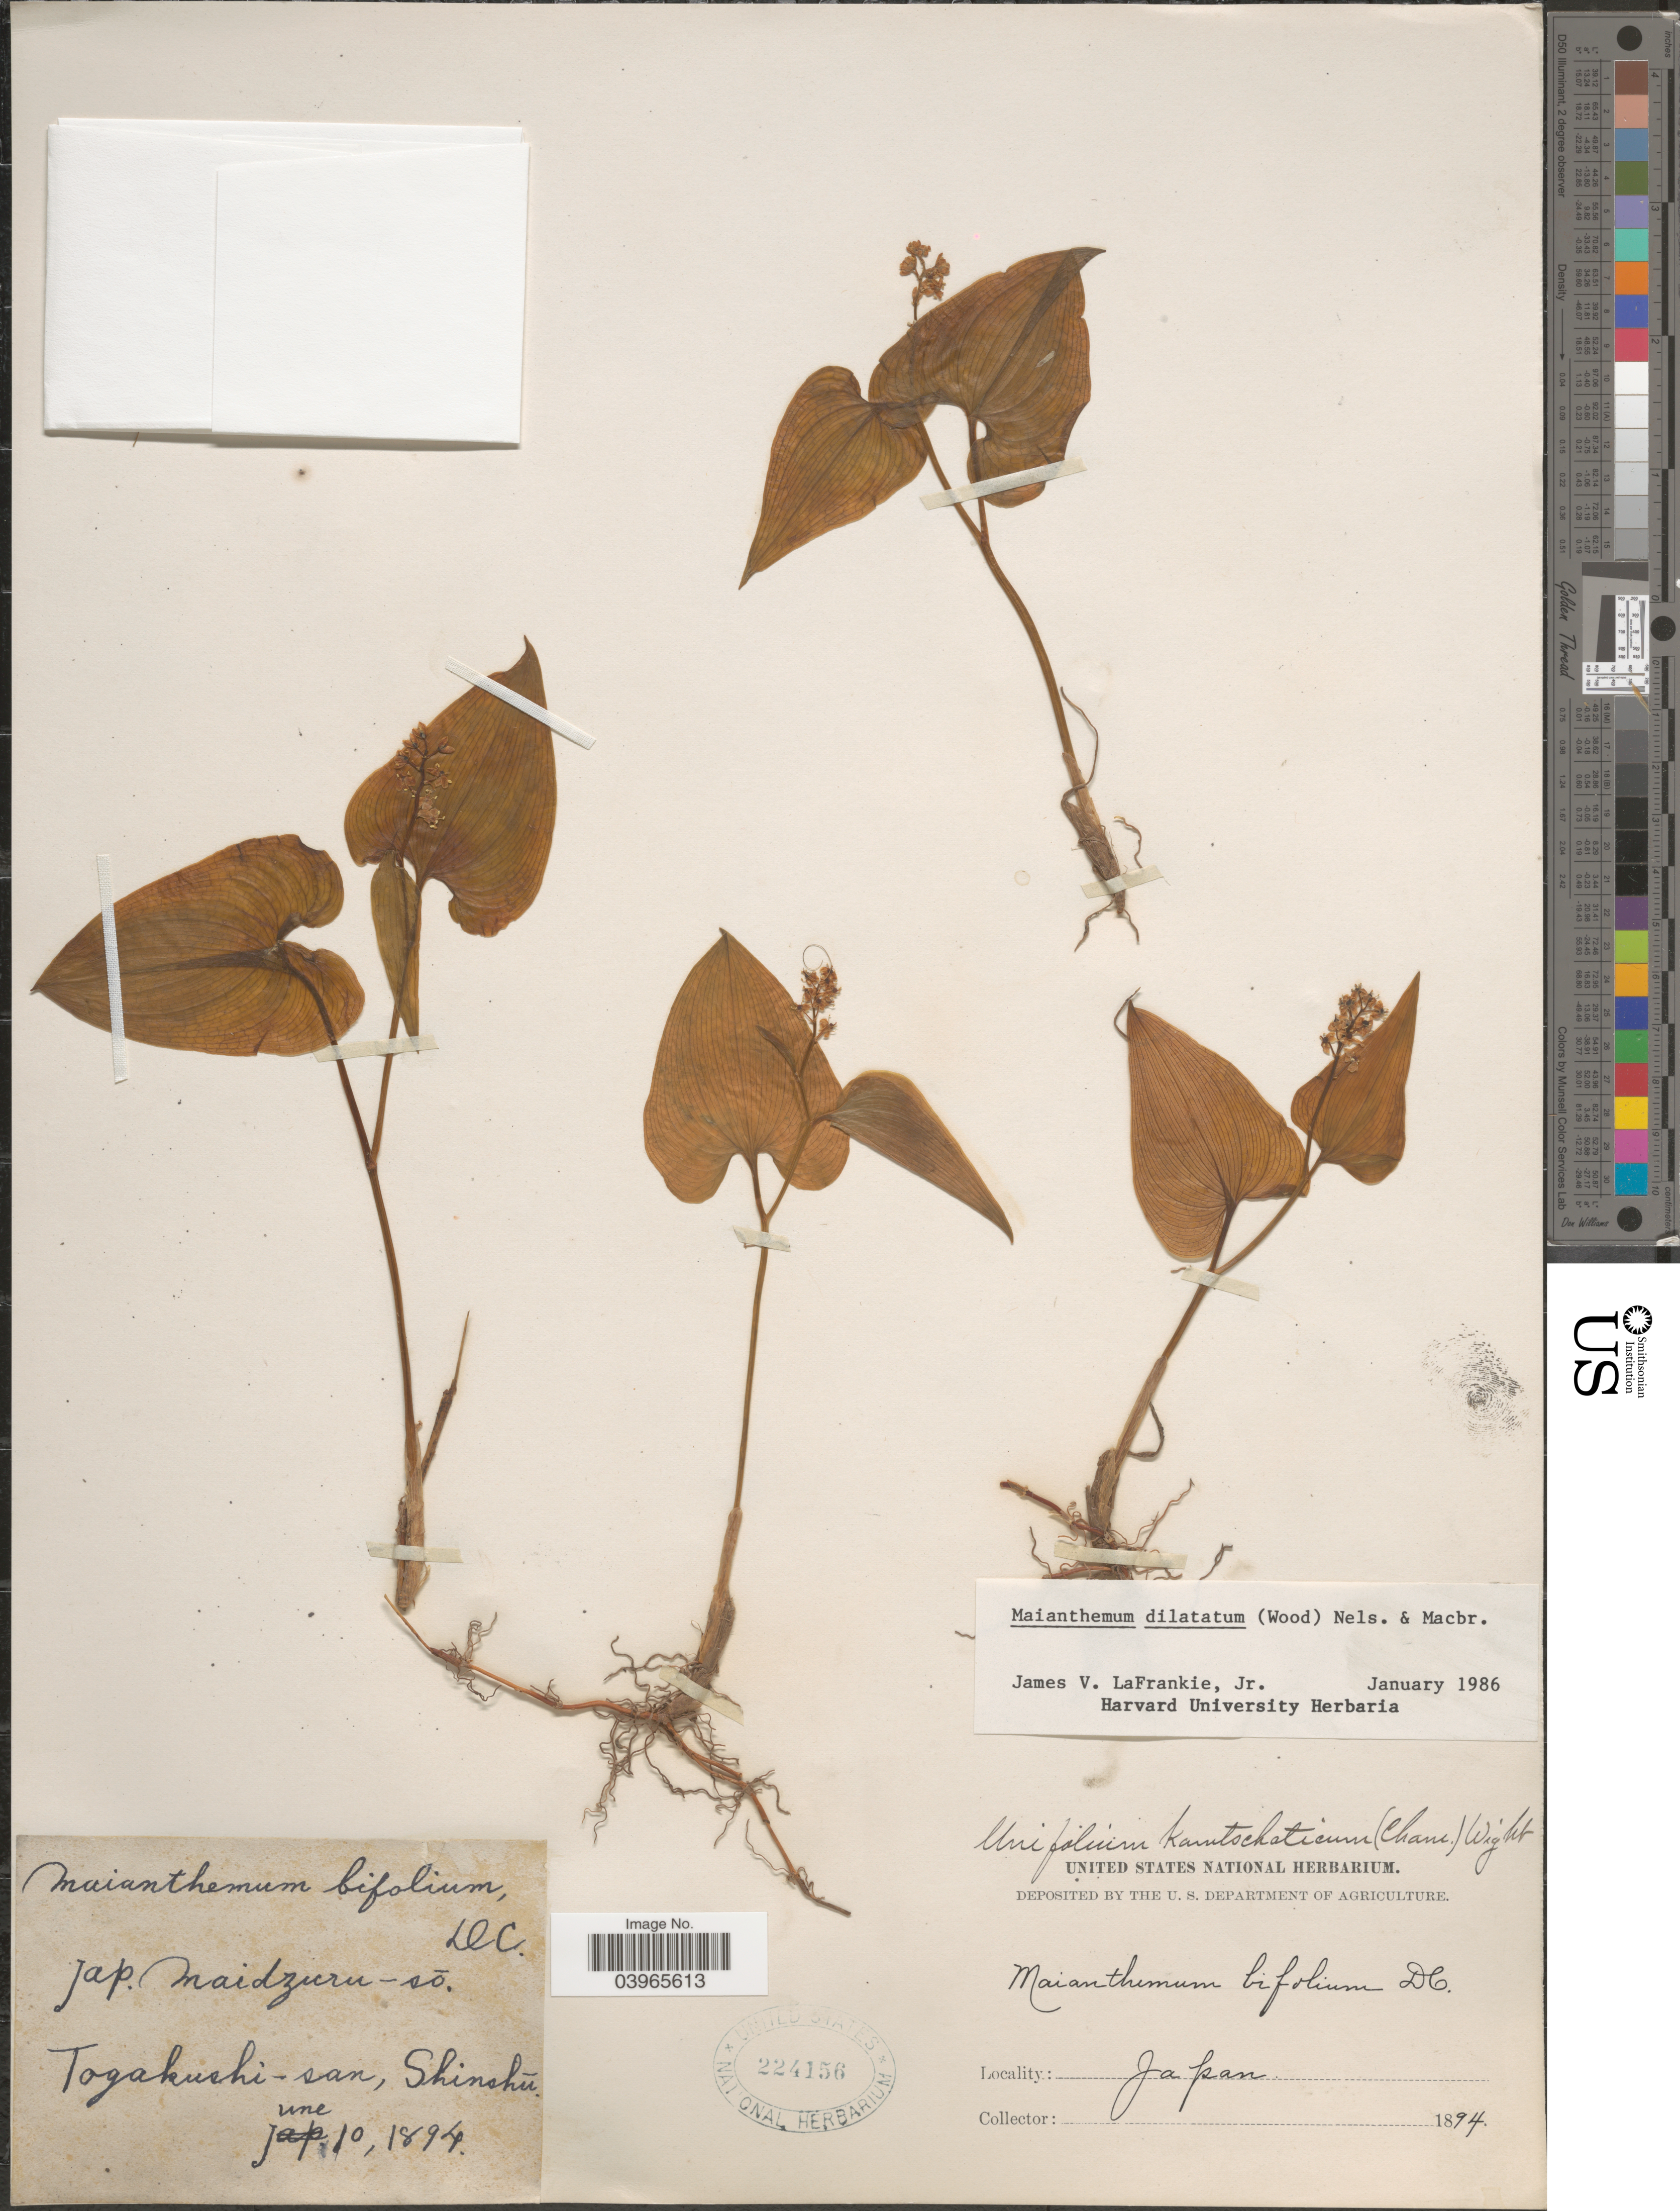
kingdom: Plantae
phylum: Tracheophyta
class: Liliopsida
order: Asparagales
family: Asparagaceae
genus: Maianthemum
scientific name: Maianthemum dilatatum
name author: (Alph. Wood) A. Nelson & J.F. Macbr.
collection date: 1894-06-10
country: Japan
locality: Togakushi-san, Shinshū.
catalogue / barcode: US 224156